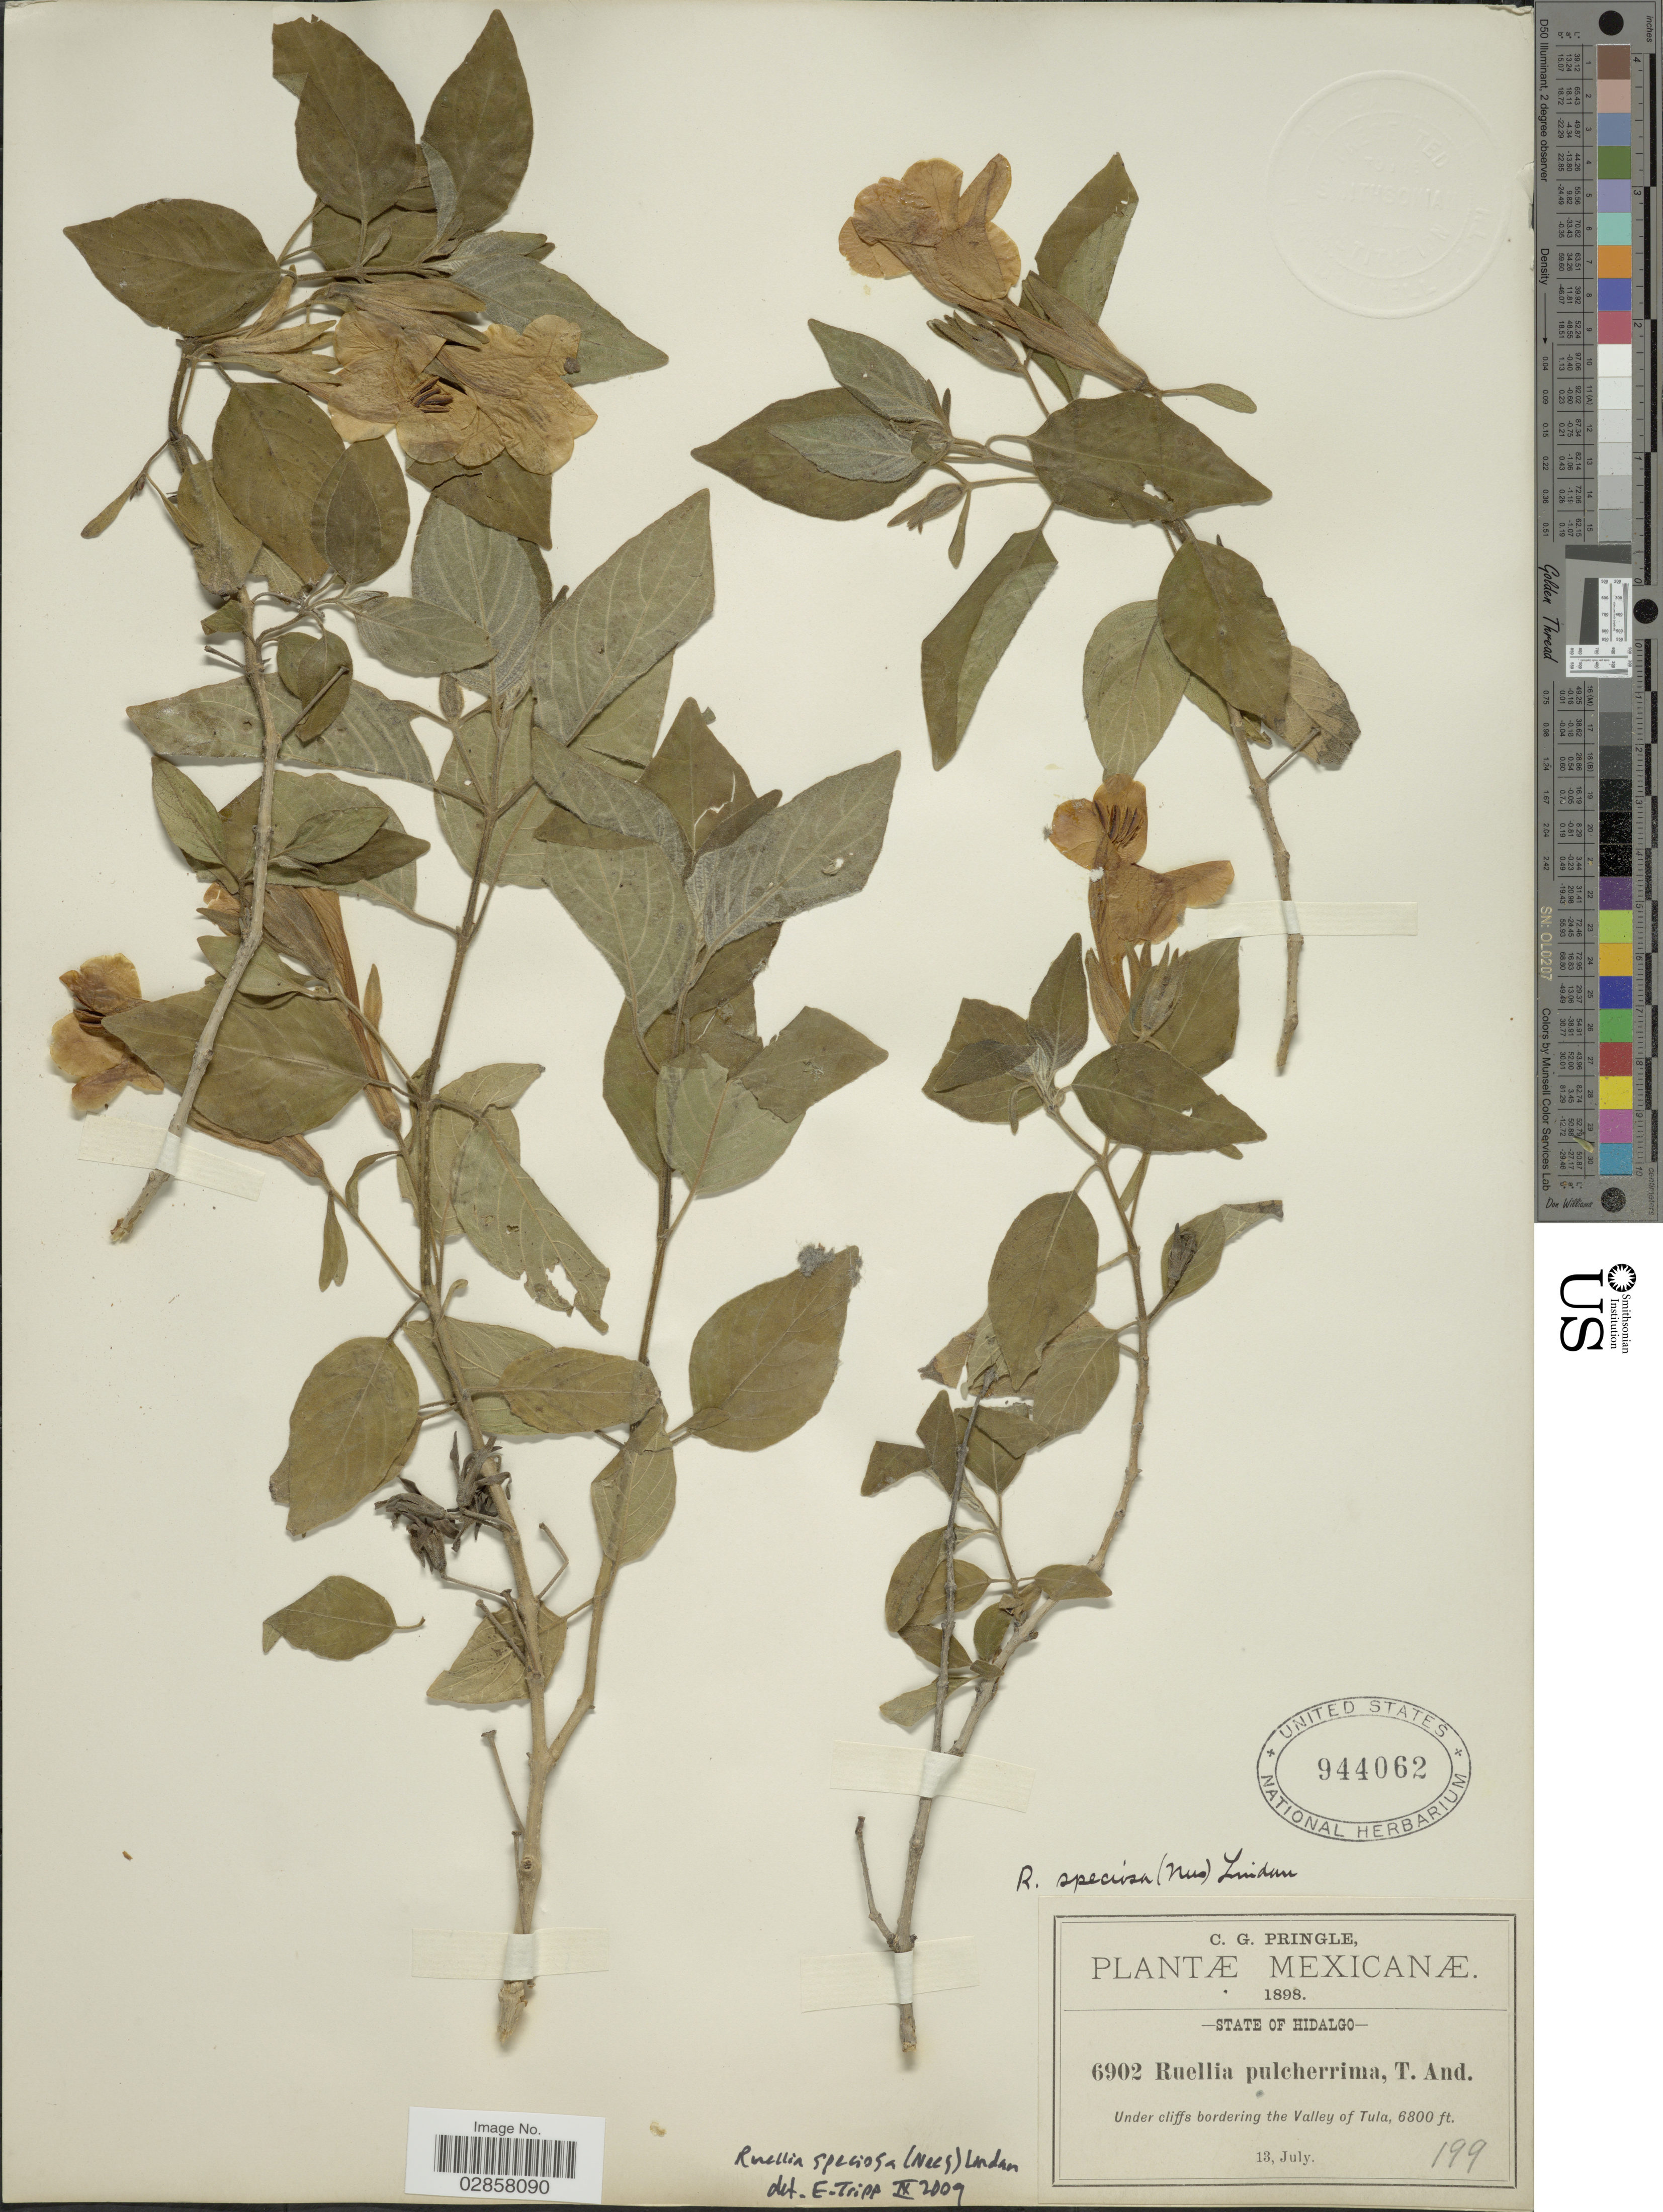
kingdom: Plantae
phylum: Tracheophyta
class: Magnoliopsida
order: Lamiales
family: Acanthaceae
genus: Ruellia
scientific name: Ruellia speciosa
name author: Mart. ex Nees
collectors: C. G. Pringle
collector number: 6902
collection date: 1898-07-13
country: Mexico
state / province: Hidalgo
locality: Under cliffs bordering the Valley of Tula.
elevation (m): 2073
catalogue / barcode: US 944062